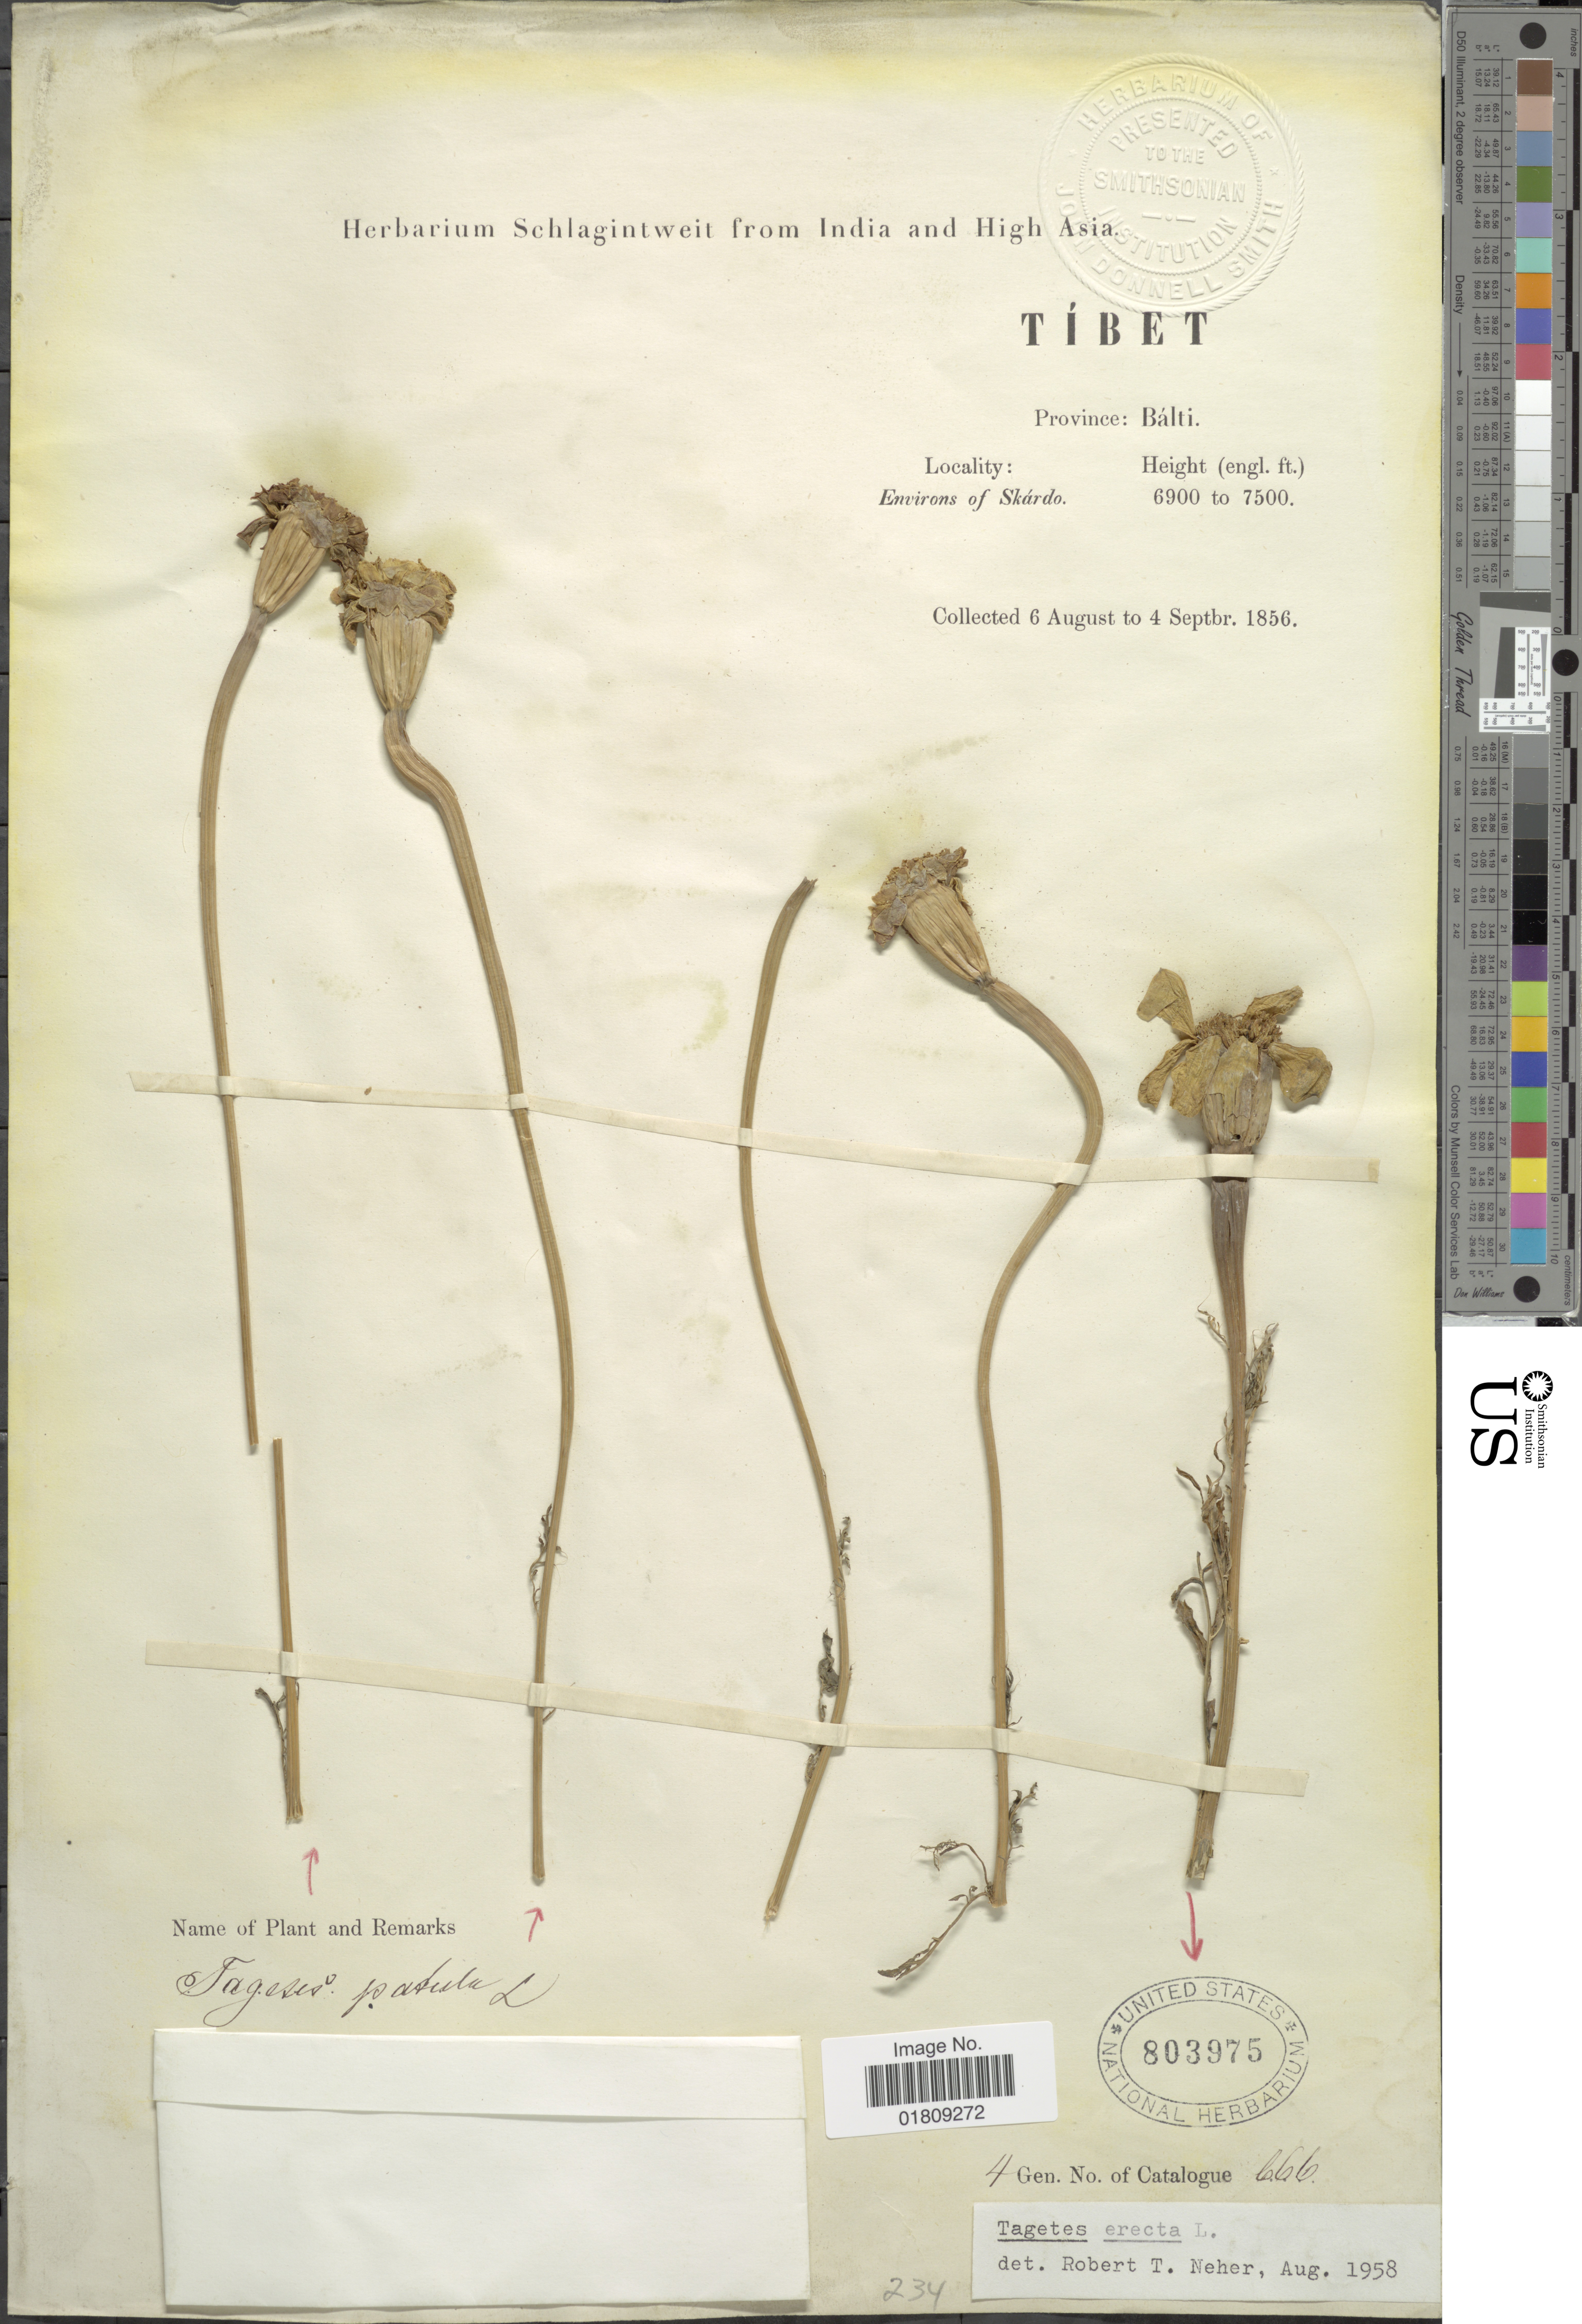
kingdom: Plantae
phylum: Tracheophyta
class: Magnoliopsida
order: Asterales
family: Asteraceae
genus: Tagetes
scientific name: Tagetes erecta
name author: L.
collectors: ex herb. Schlagintweit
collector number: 666?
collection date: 1856-08-06/1856-09-04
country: China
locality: Tibet, Province Balti, environs of Skardo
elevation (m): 2103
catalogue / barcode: US 803975